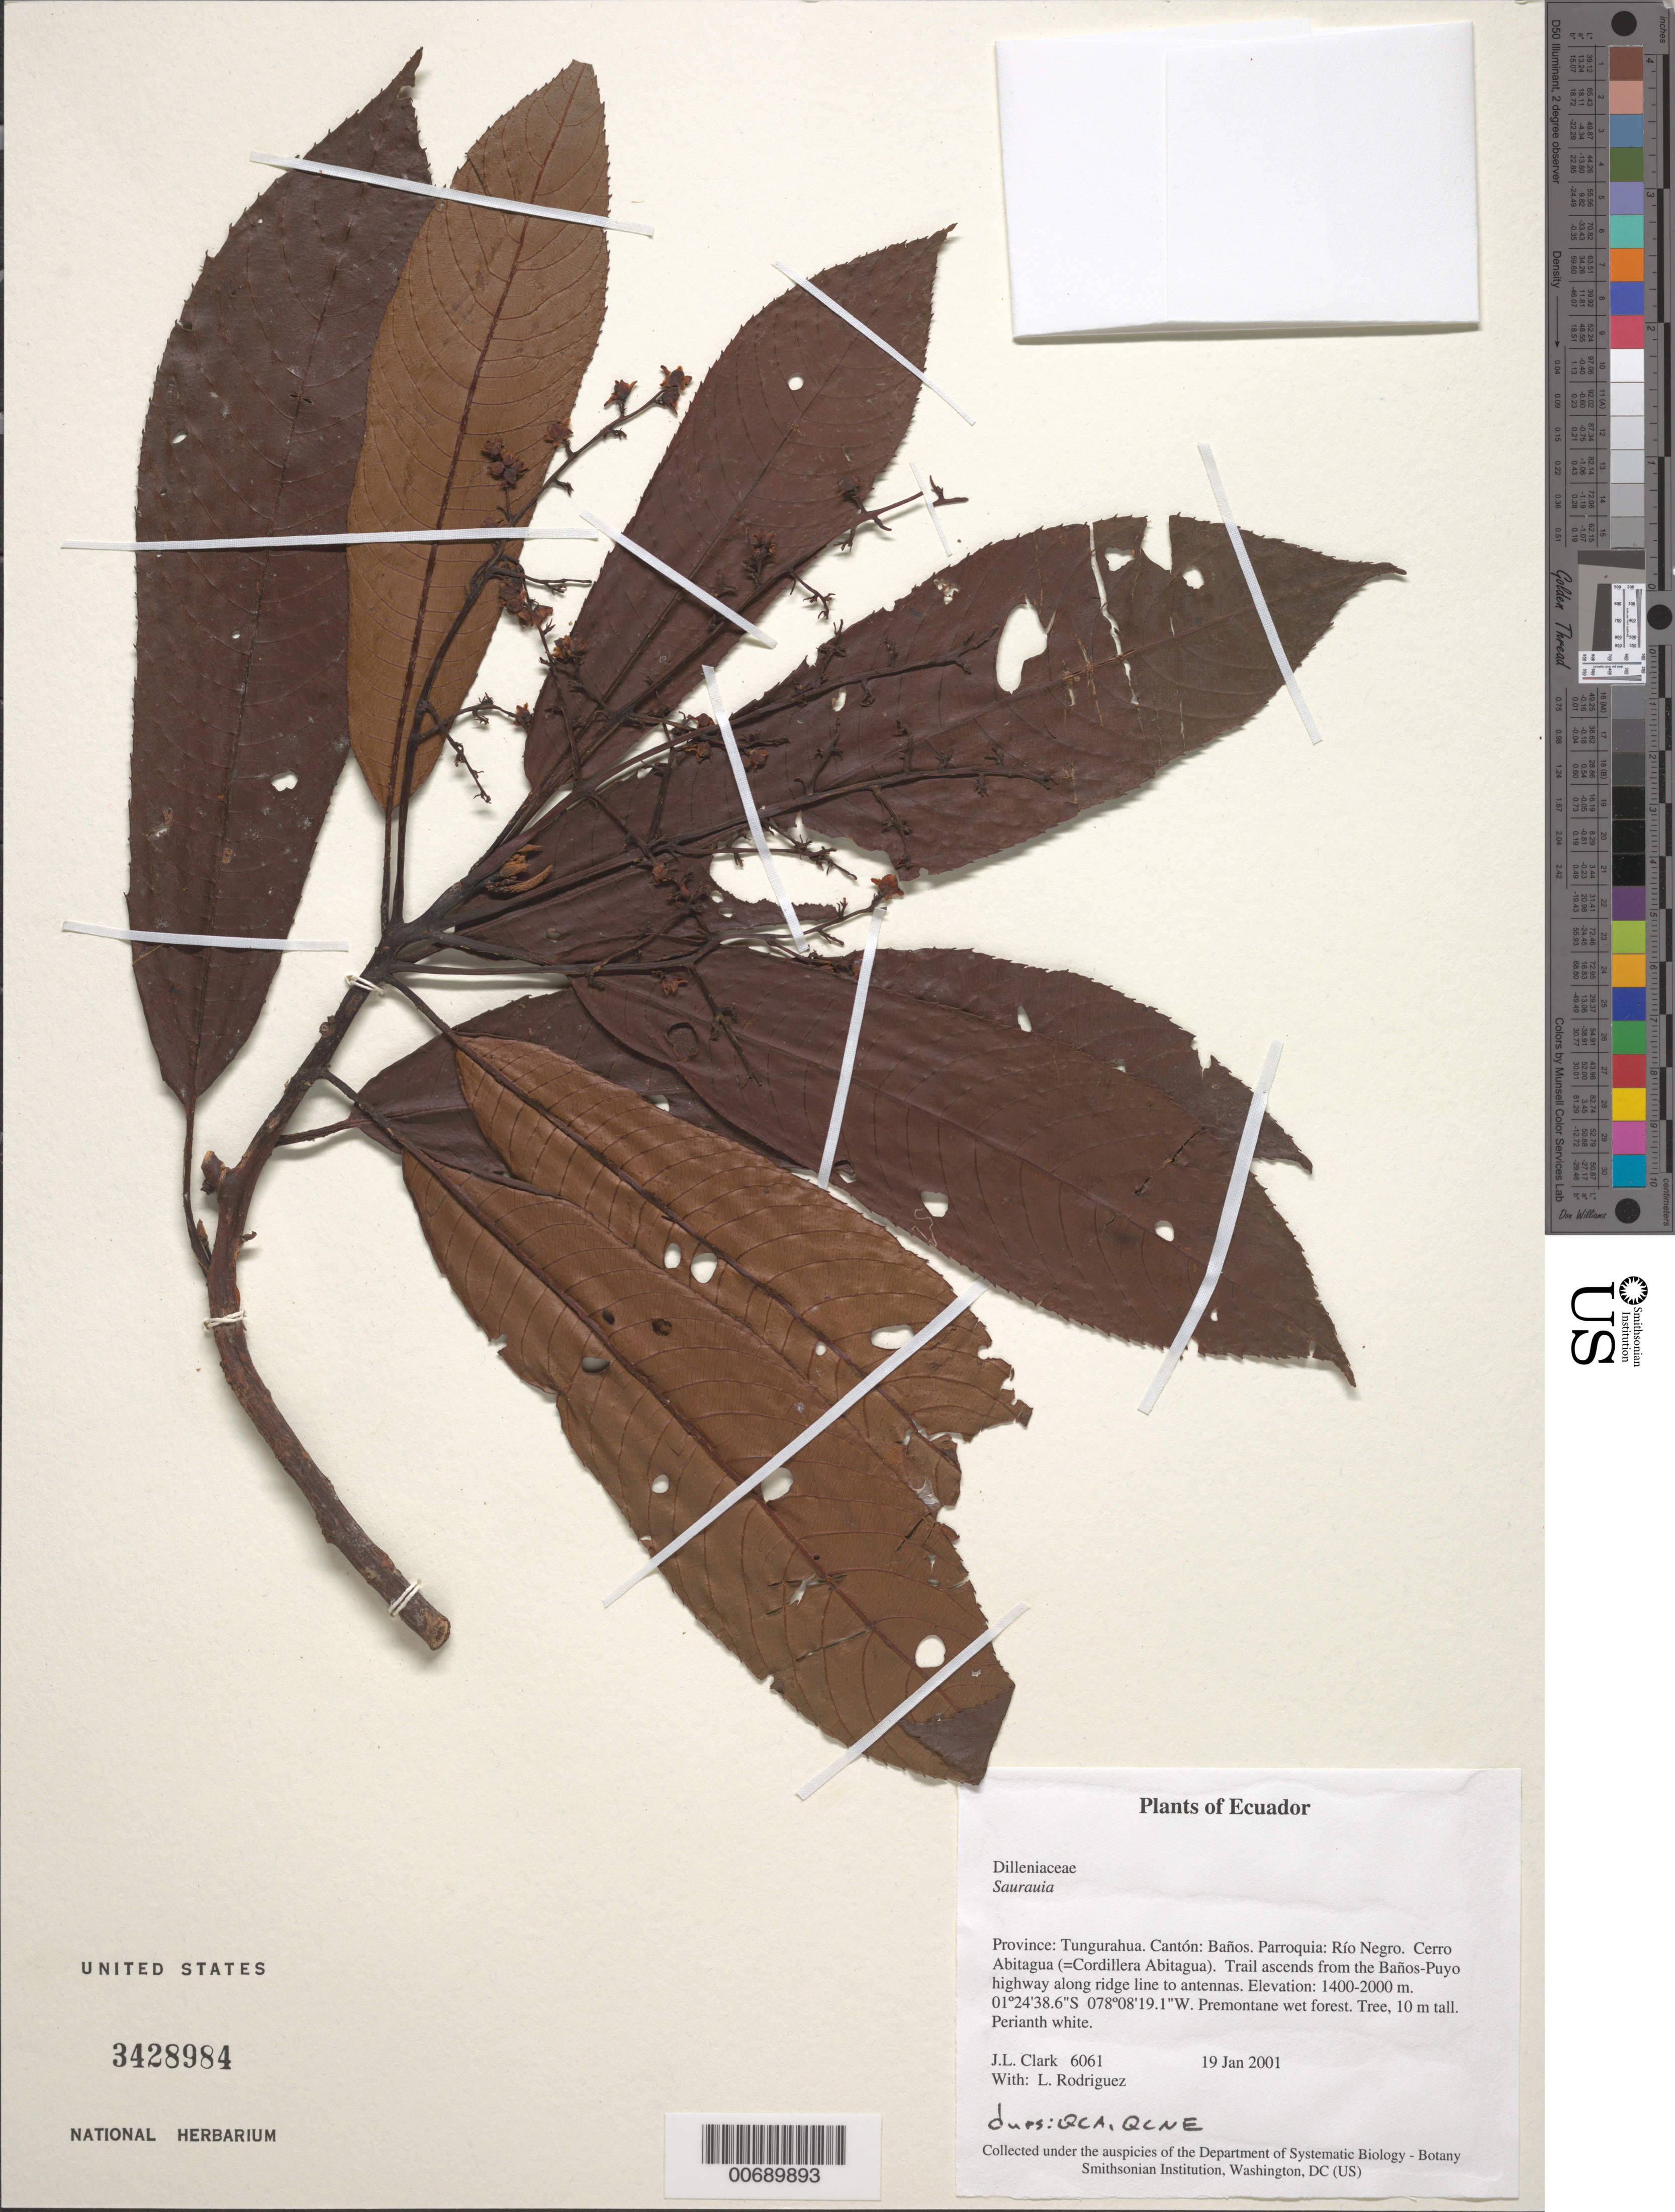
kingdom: Plantae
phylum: Tracheophyta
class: Magnoliopsida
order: Ericales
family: Actinidiaceae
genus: Saurauia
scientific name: Saurauia sp.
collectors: J. L. Clark & L. Rodriguez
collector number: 6061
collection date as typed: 19 Jan 2001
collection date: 2001-01-19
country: Ecuador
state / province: Tungurahua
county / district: Baños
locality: Parroquia: Río Negro. Cerro Abitagua (=Cordillera Abitagua). Trail ascends from the Baños-Puyo highway along ridge line to antennas.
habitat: Premontane wet forest.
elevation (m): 1400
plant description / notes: QCA, CCNE, US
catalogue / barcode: US 3428984